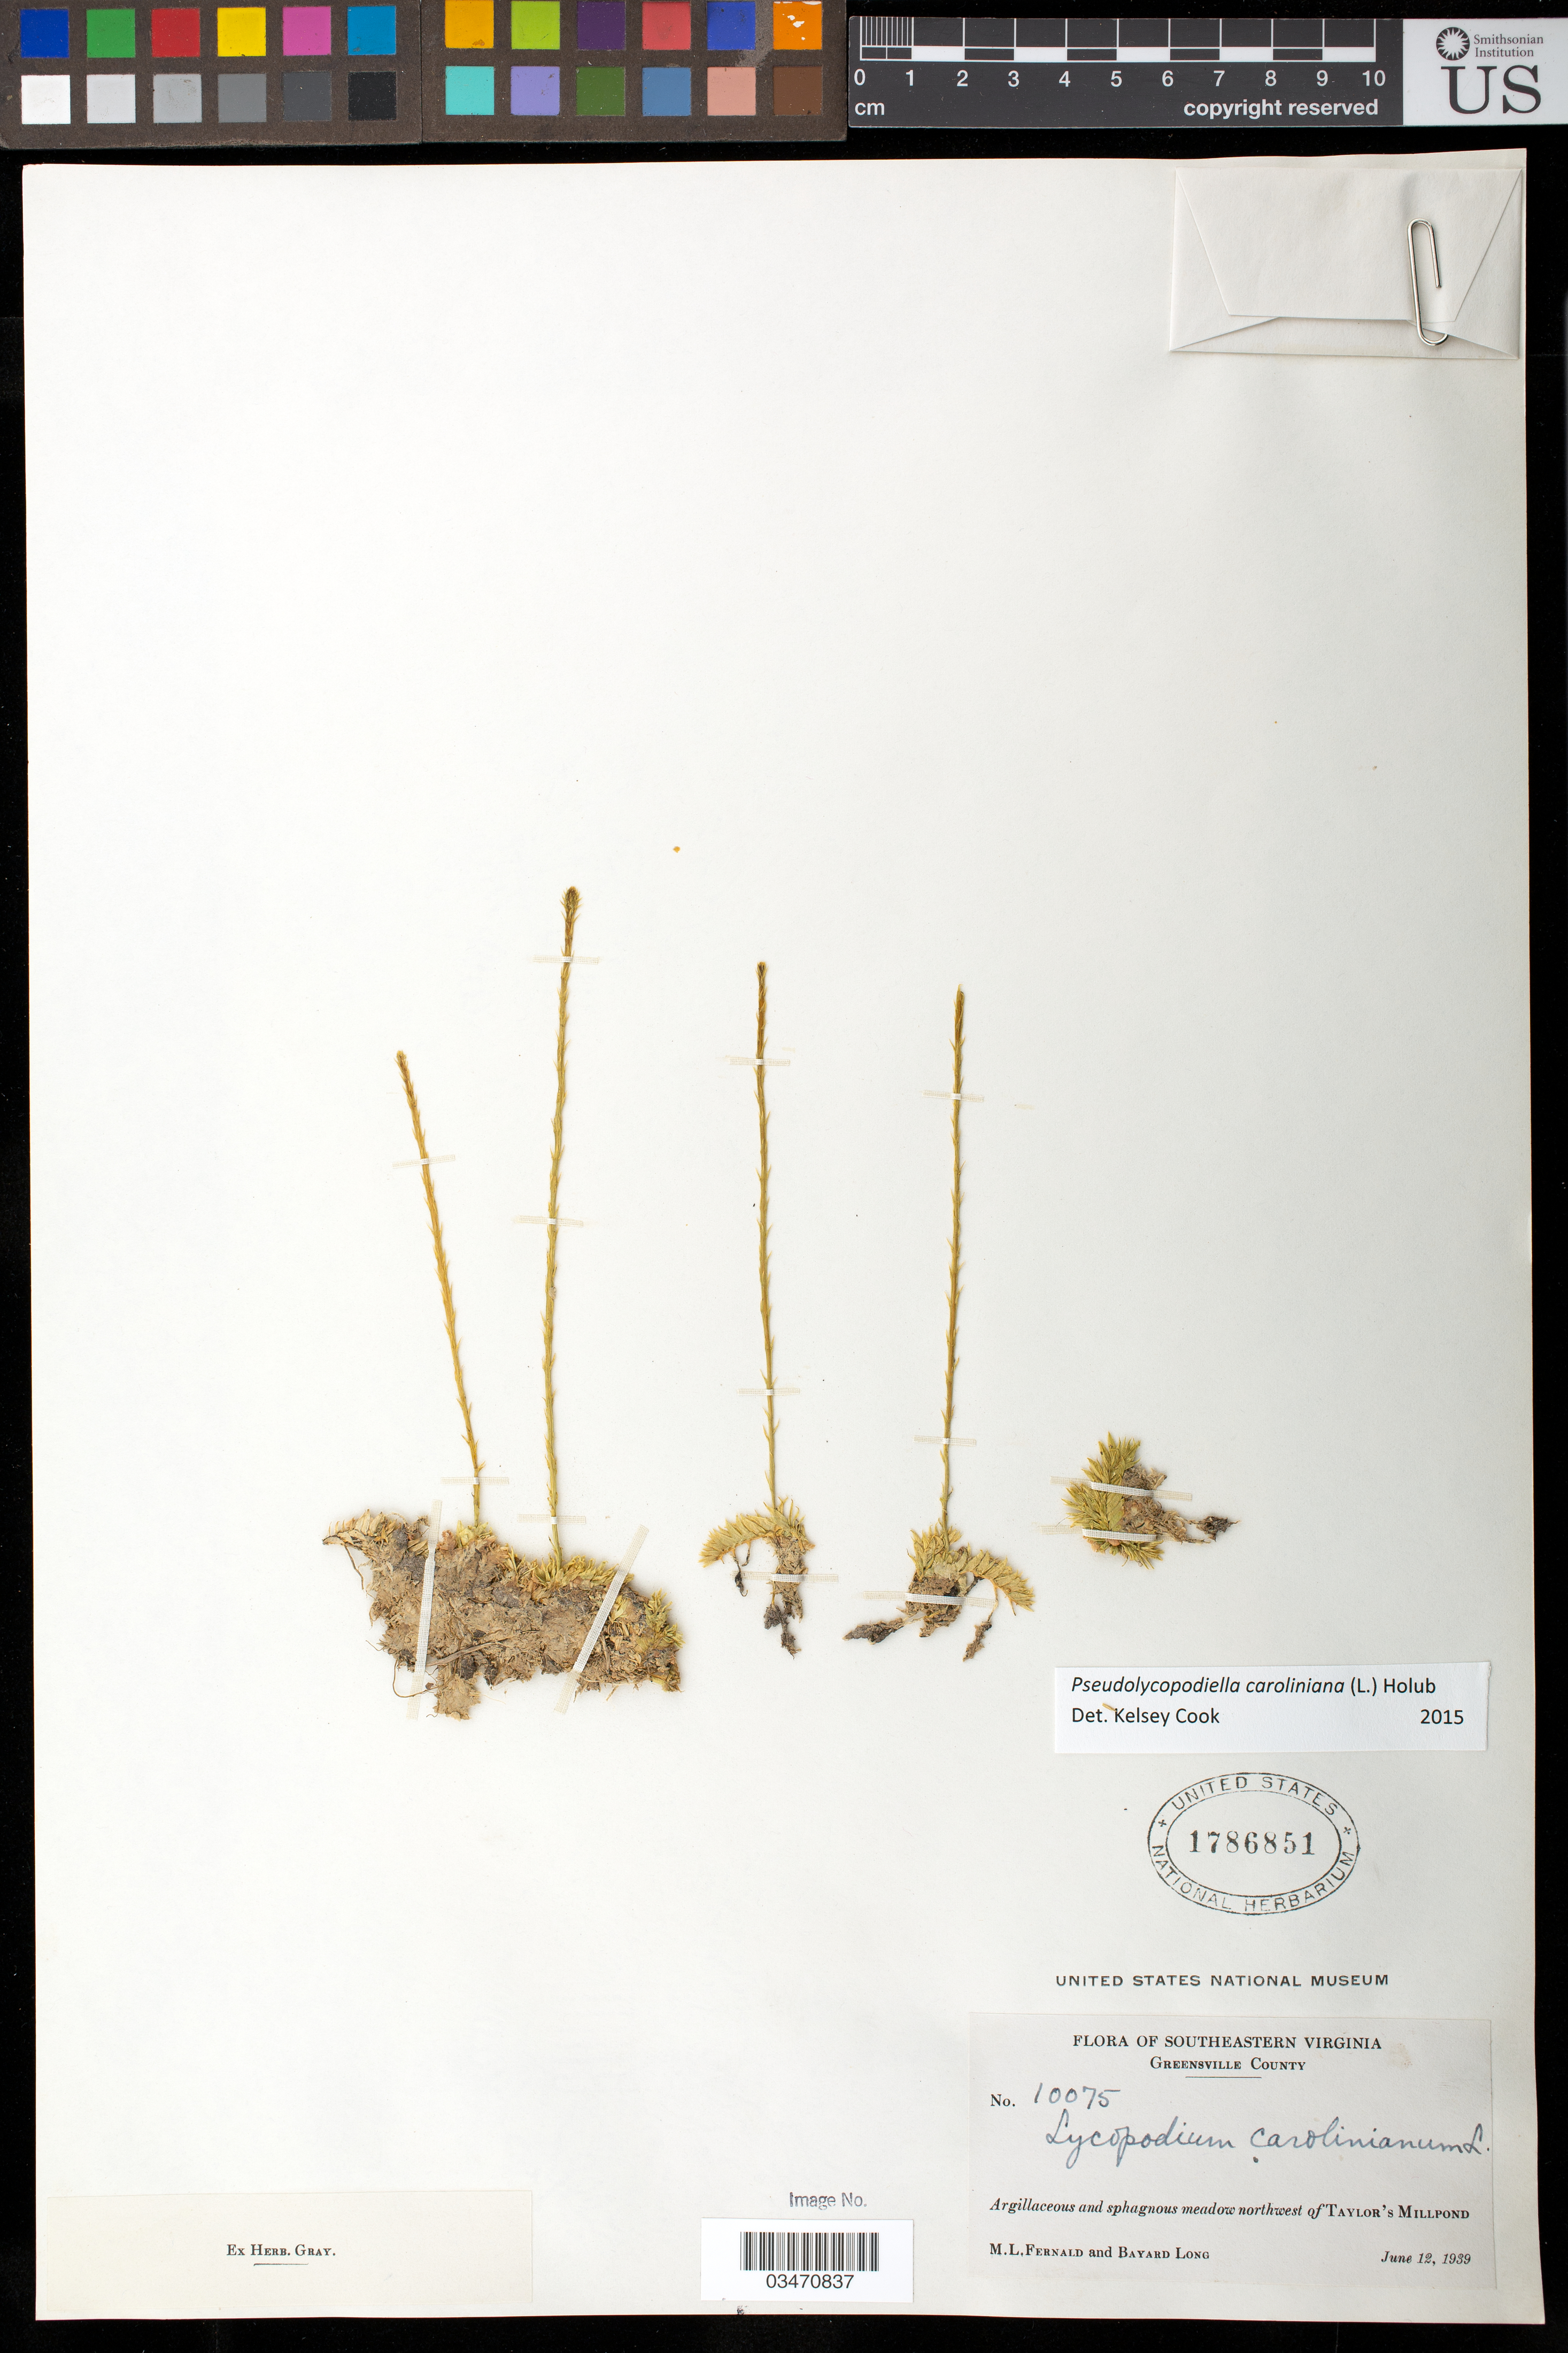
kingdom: Plantae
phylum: Tracheophyta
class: Lycopodiopsida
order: Lycopodiales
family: Lycopodiaceae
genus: Pseudolycopodiella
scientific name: Pseudolycopodiella caroliniana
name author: (L.) Holub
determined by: Cook, K.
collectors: M. L. Fernald & B. H. Long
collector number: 10075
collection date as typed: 12 Jun 1939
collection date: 1939-06-12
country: United States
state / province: Virginia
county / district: Greensville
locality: Taylor's millpond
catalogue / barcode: US 1786851